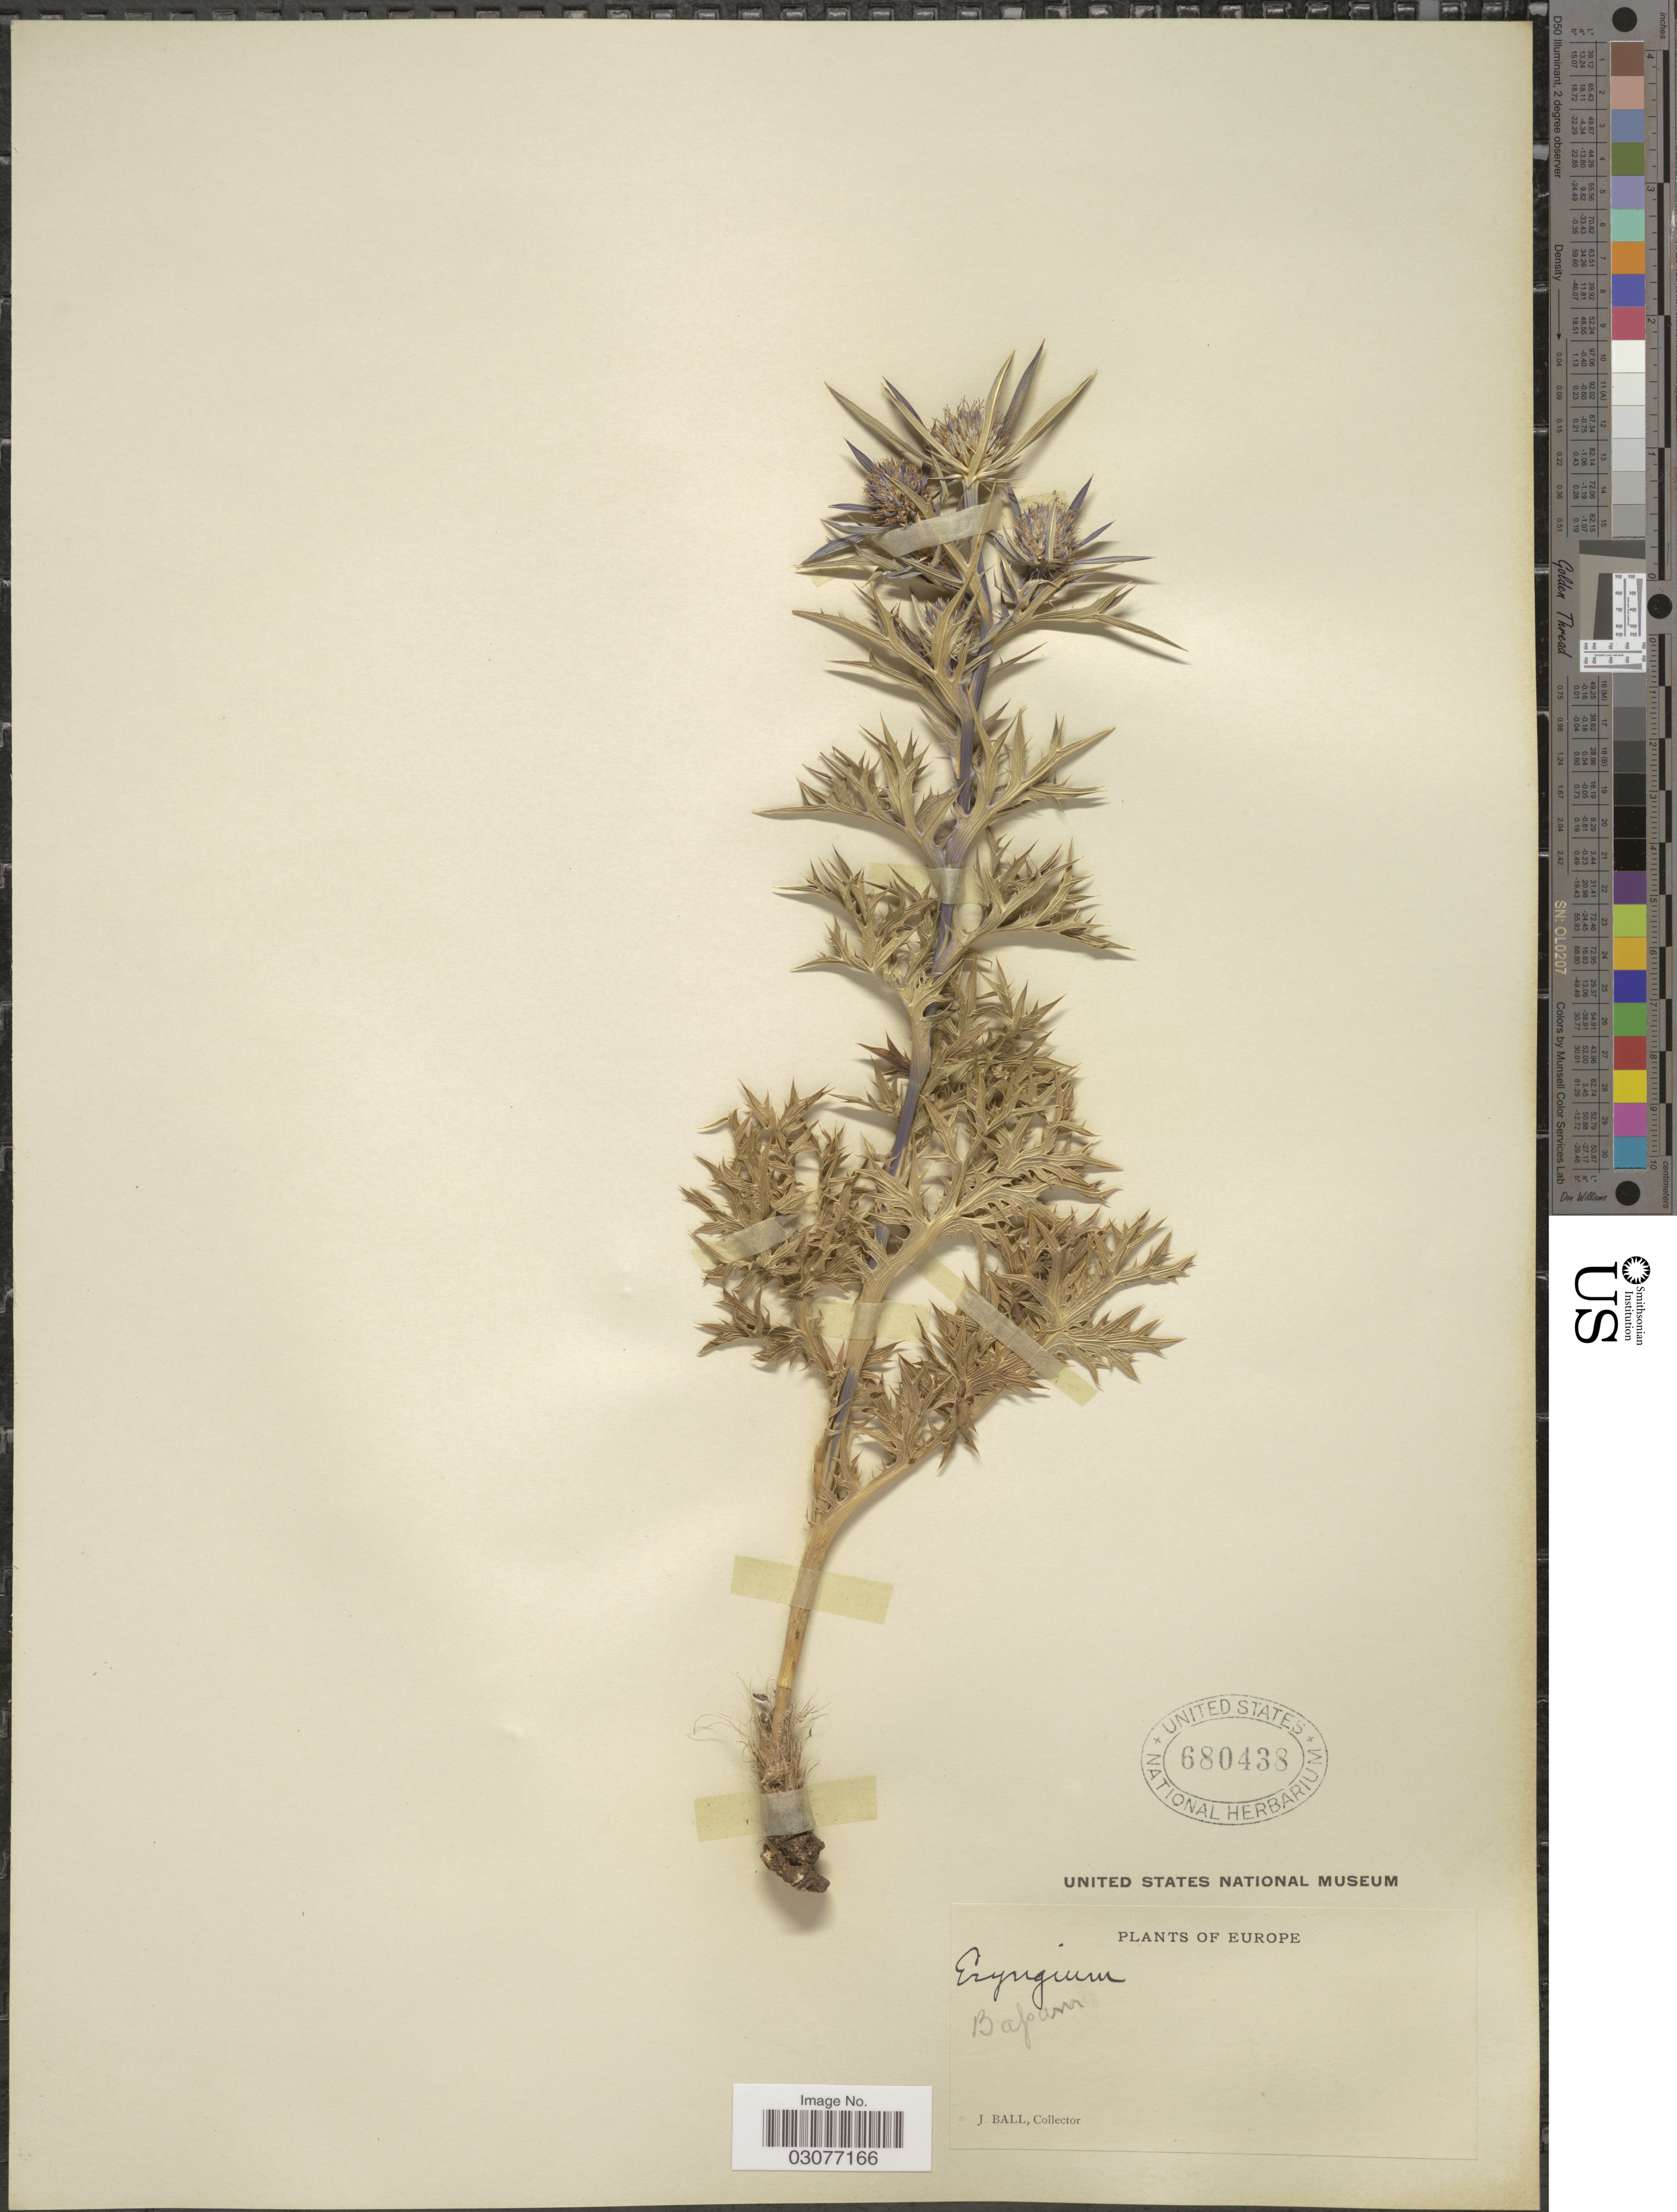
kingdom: Plantae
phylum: Tracheophyta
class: Magnoliopsida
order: Apiales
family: Apiaceae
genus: Eryngium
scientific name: Eryngium bourgatii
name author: Gouan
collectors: J. Ball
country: Italy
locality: Europe. Bassano.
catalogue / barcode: US 680438